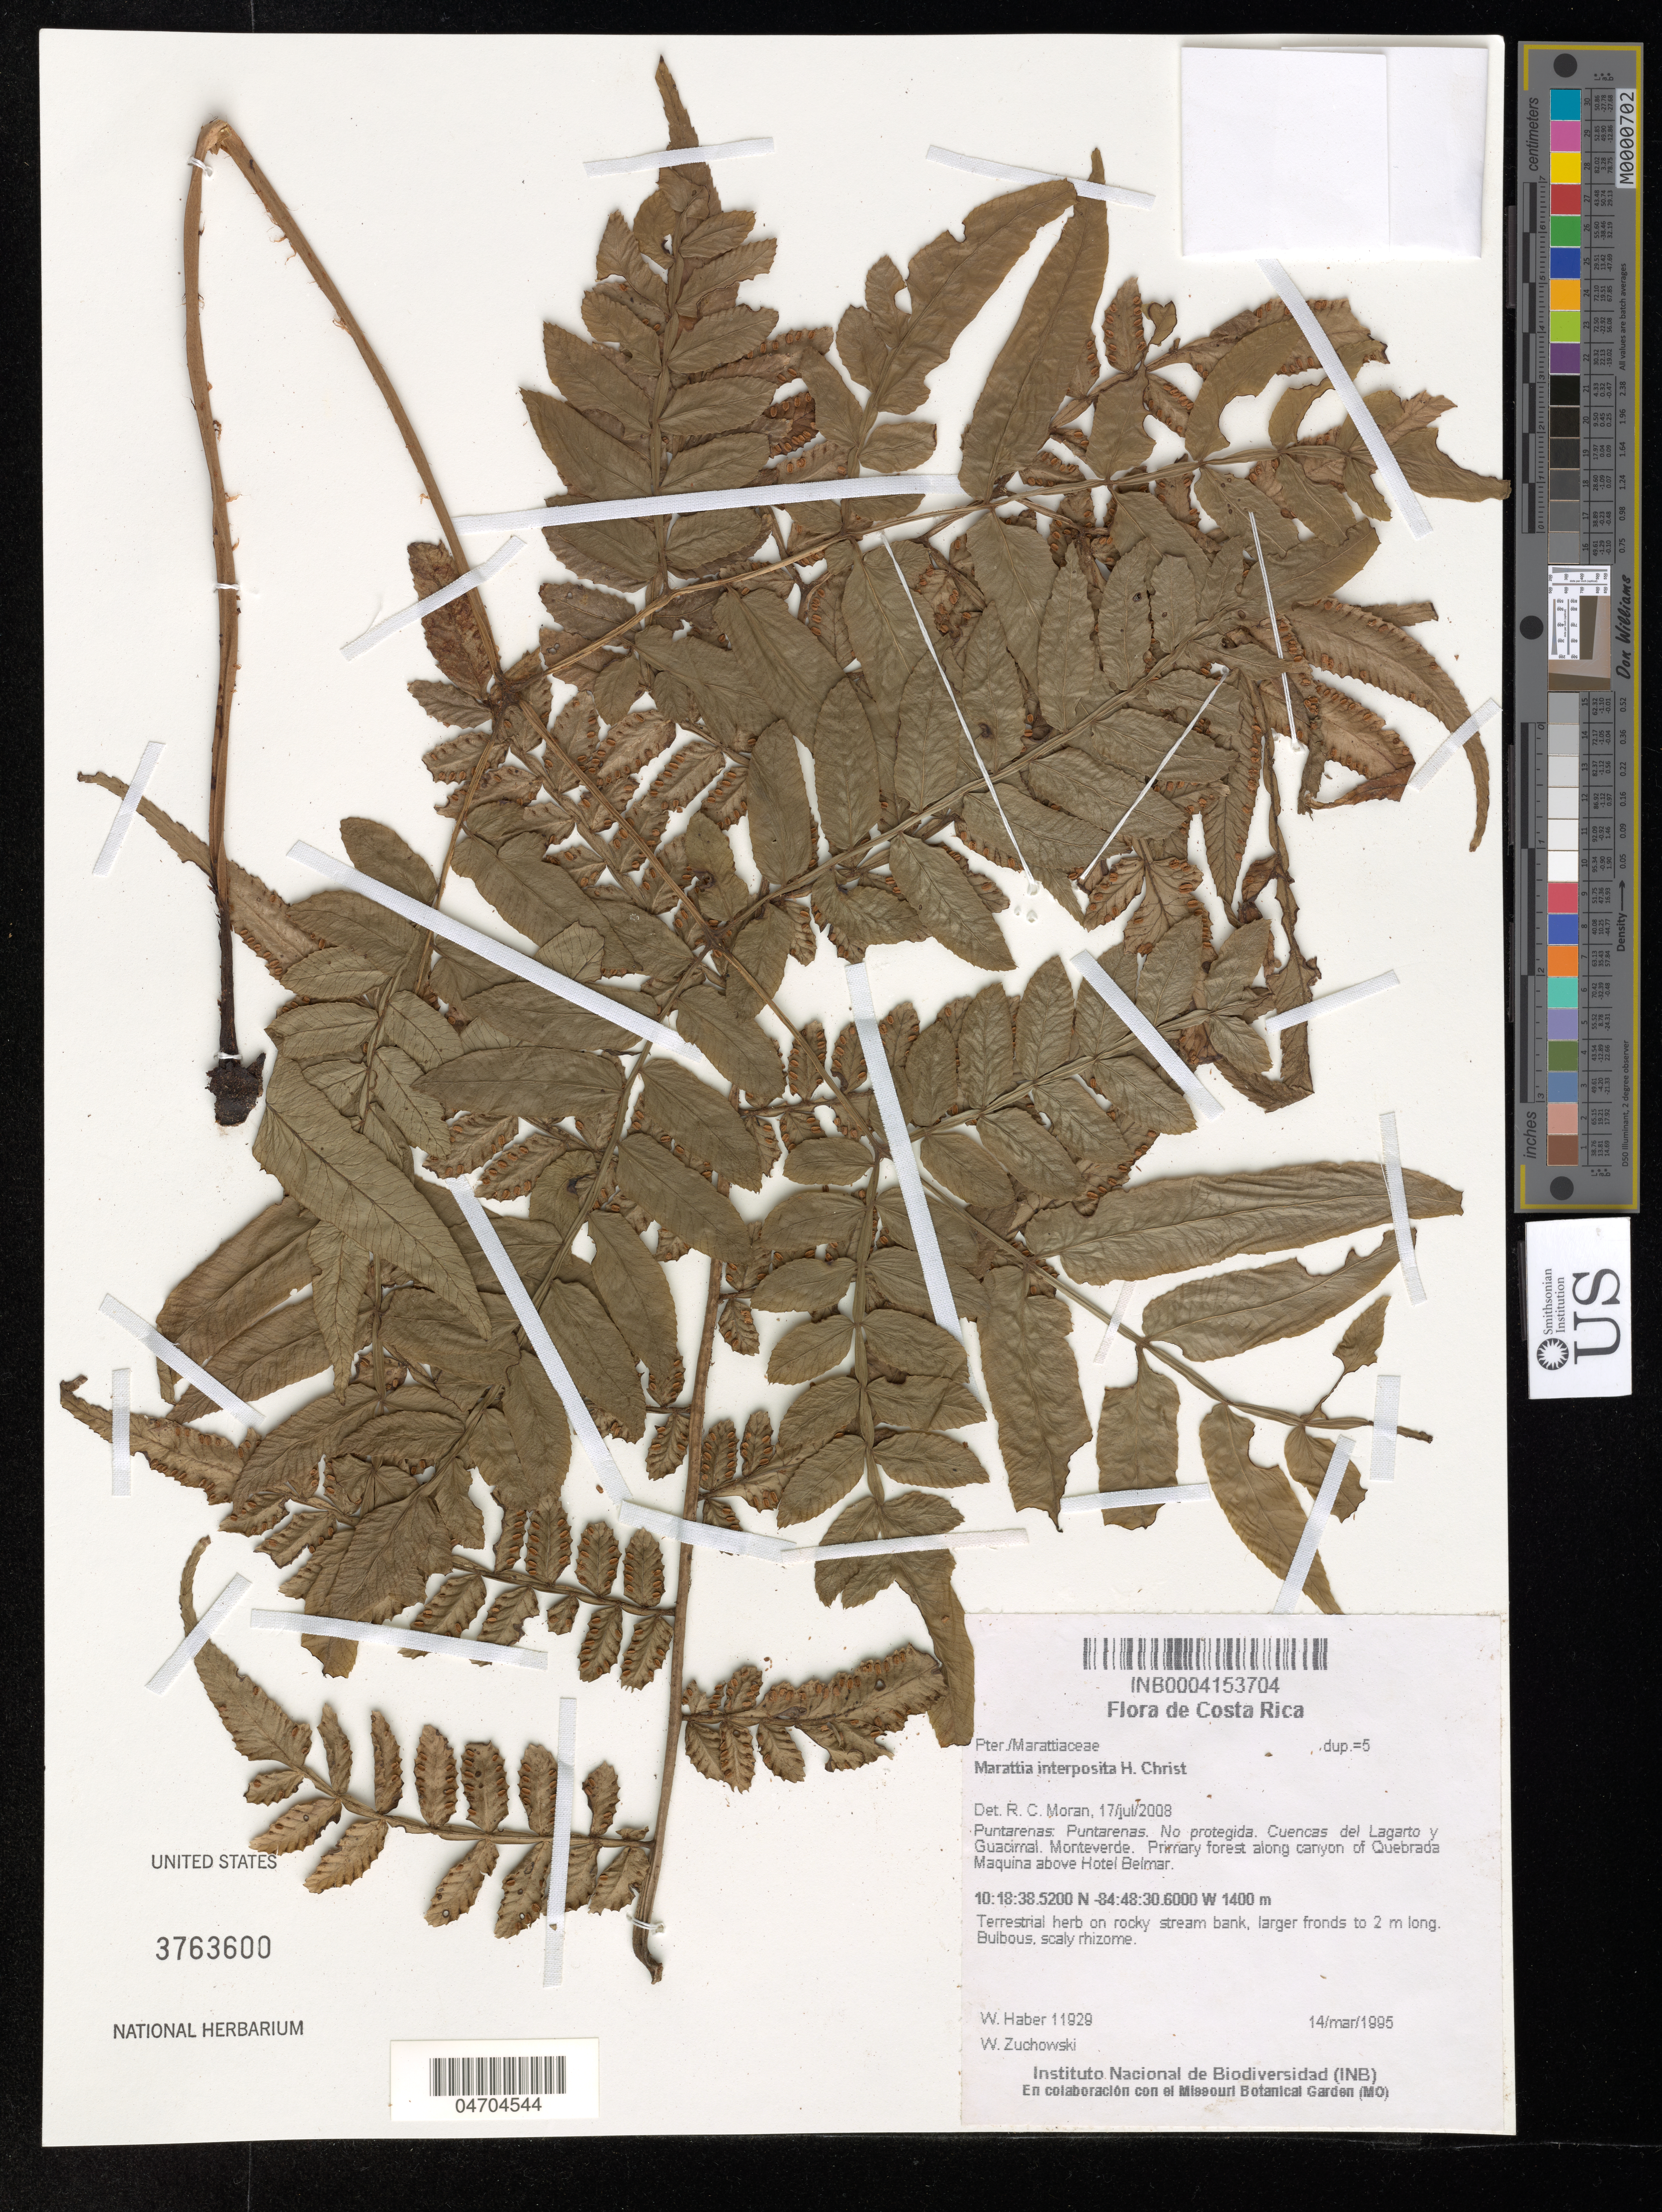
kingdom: Plantae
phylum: Tracheophyta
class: Polypodiopsida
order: Marattiales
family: Marattiaceae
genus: Marattia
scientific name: Marattia interposita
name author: Christ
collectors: W. Haber & W. Zuchowski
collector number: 11929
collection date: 1995-03-14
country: Costa Rica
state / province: Puntarenas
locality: Puntarenas. No protegida. Cuencas del Lagarto y Guacimal. Monteverde. Primary forest along canyon of Quebrada Maquina above Hotel Belmar.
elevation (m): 1400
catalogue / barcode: US 3763600